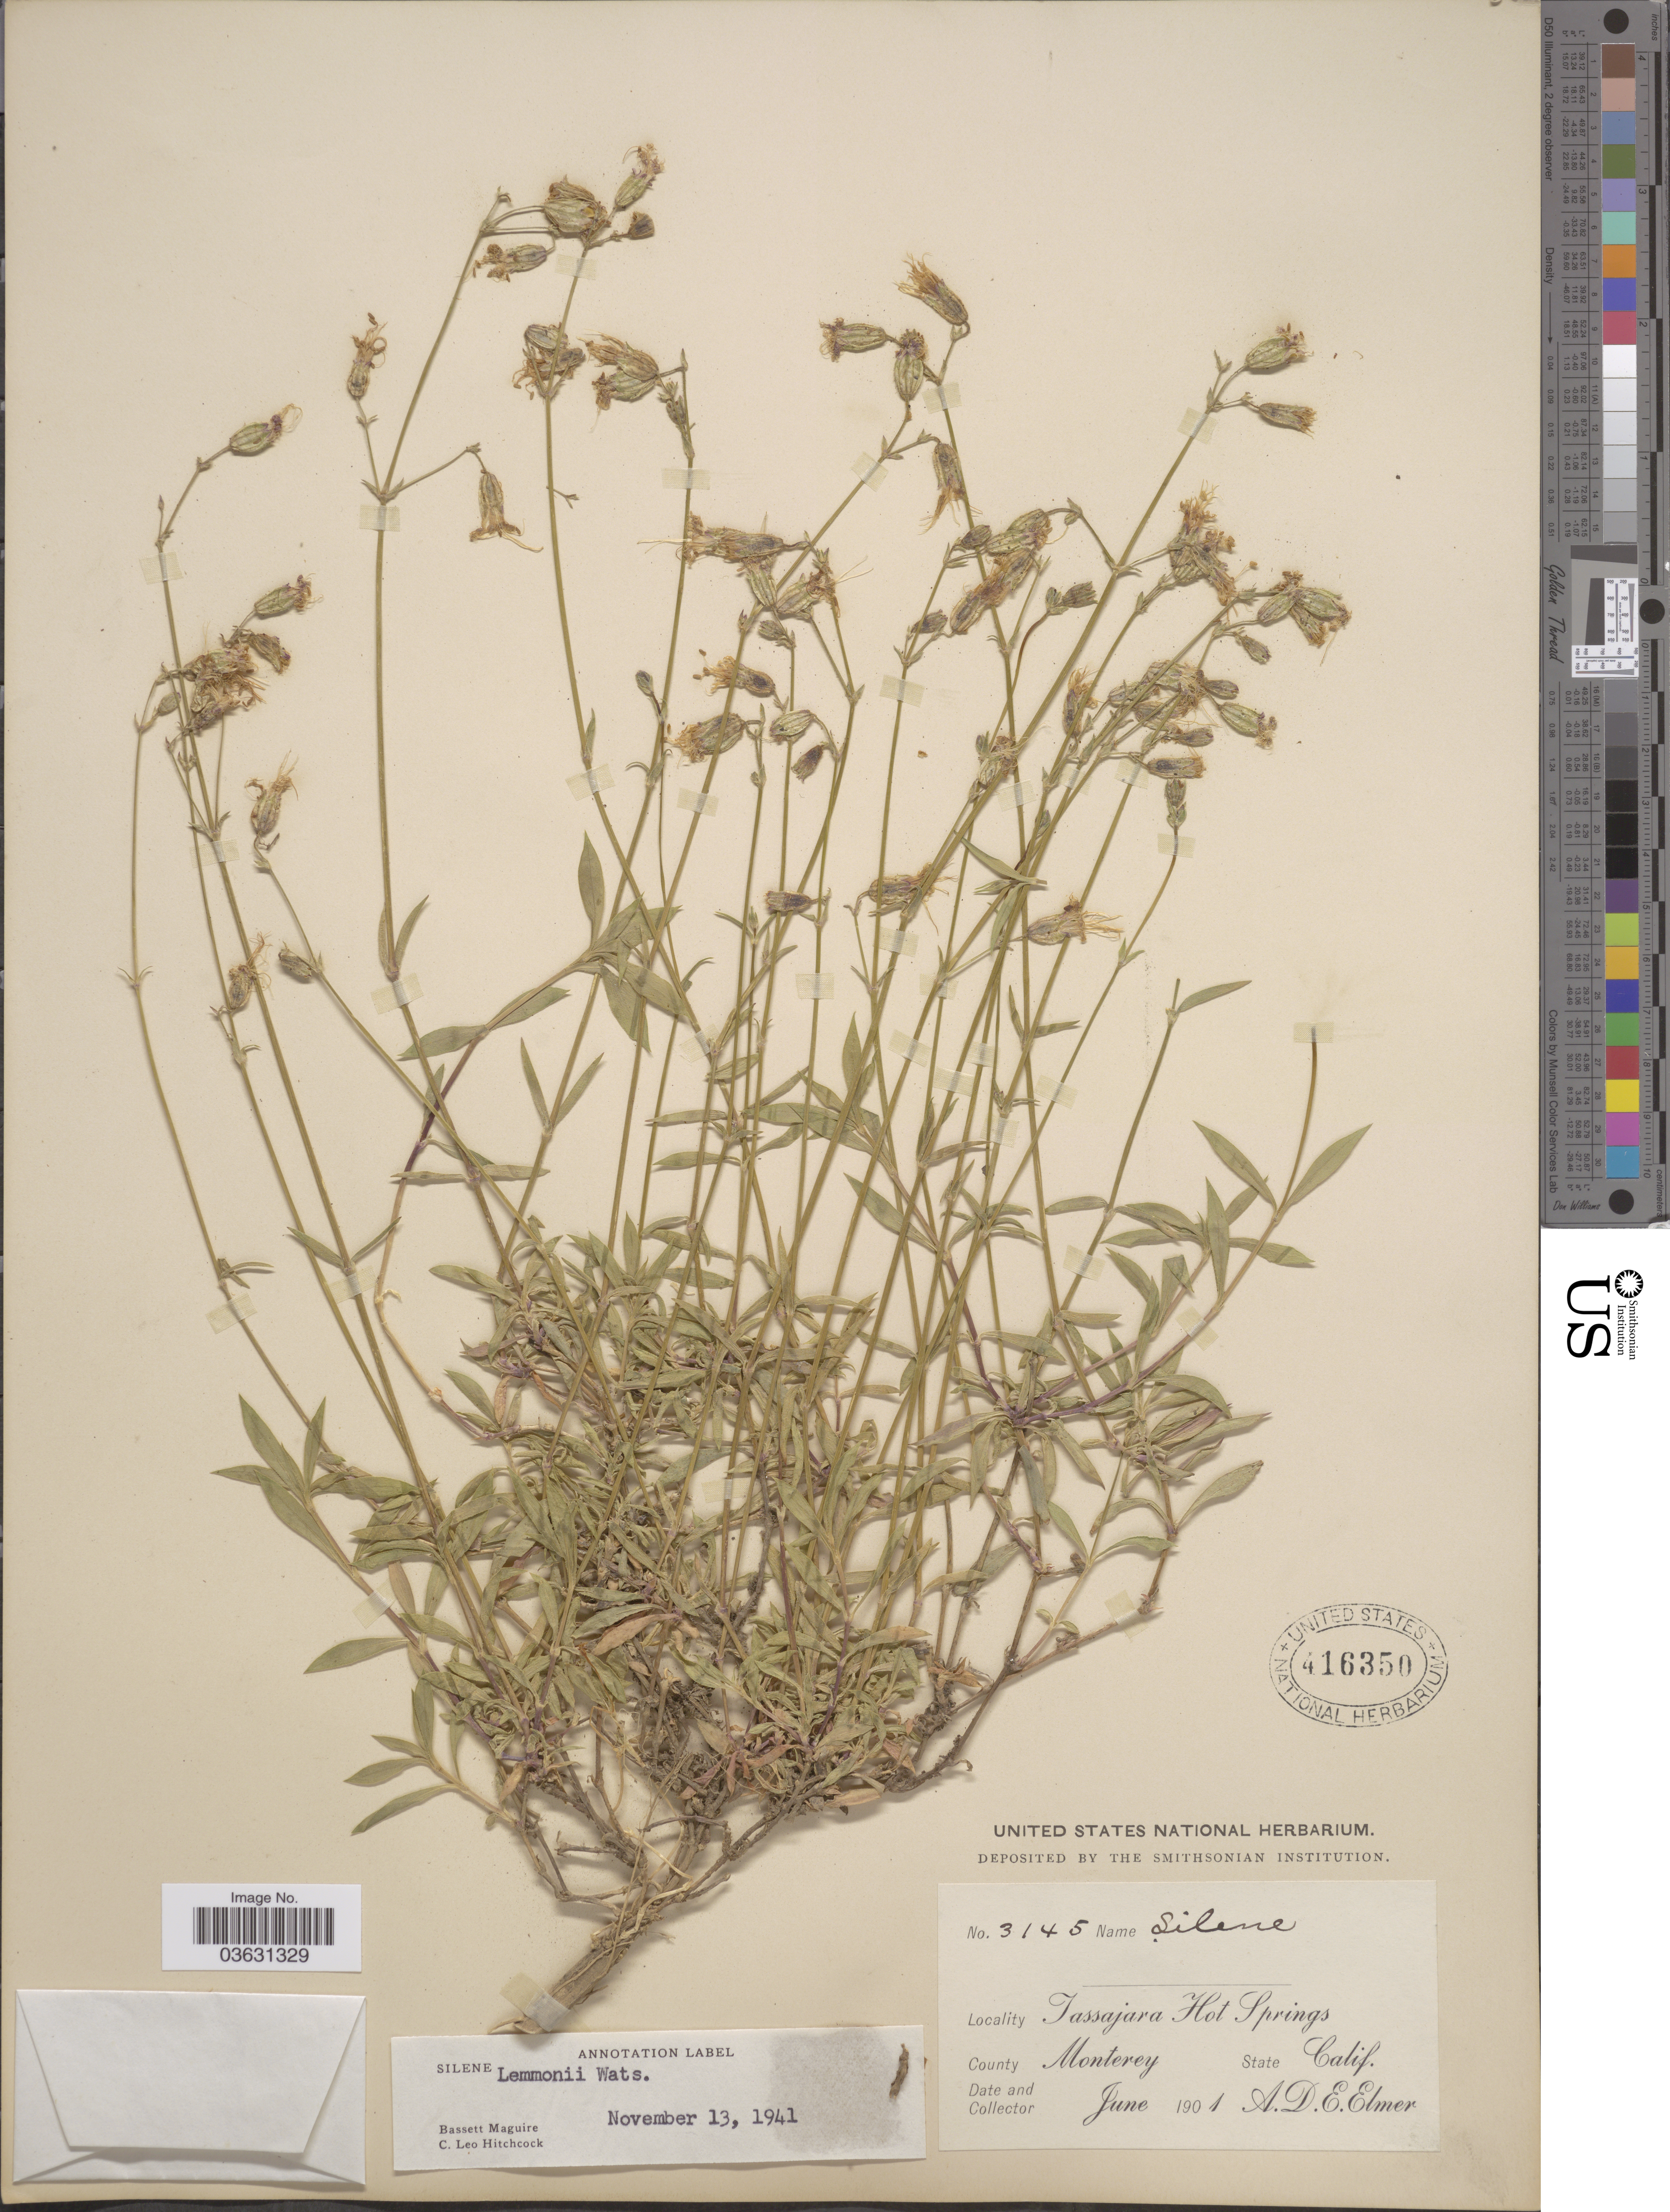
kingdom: Plantae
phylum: Tracheophyta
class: Magnoliopsida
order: Caryophyllales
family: Caryophyllaceae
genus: Silene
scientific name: Silene lemmonii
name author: S. Watson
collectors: A. D. E. Elmer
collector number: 3145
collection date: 1901-06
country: United States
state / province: California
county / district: Monterey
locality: Tassajara Hot Springs. County Monterey.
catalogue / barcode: US 416350